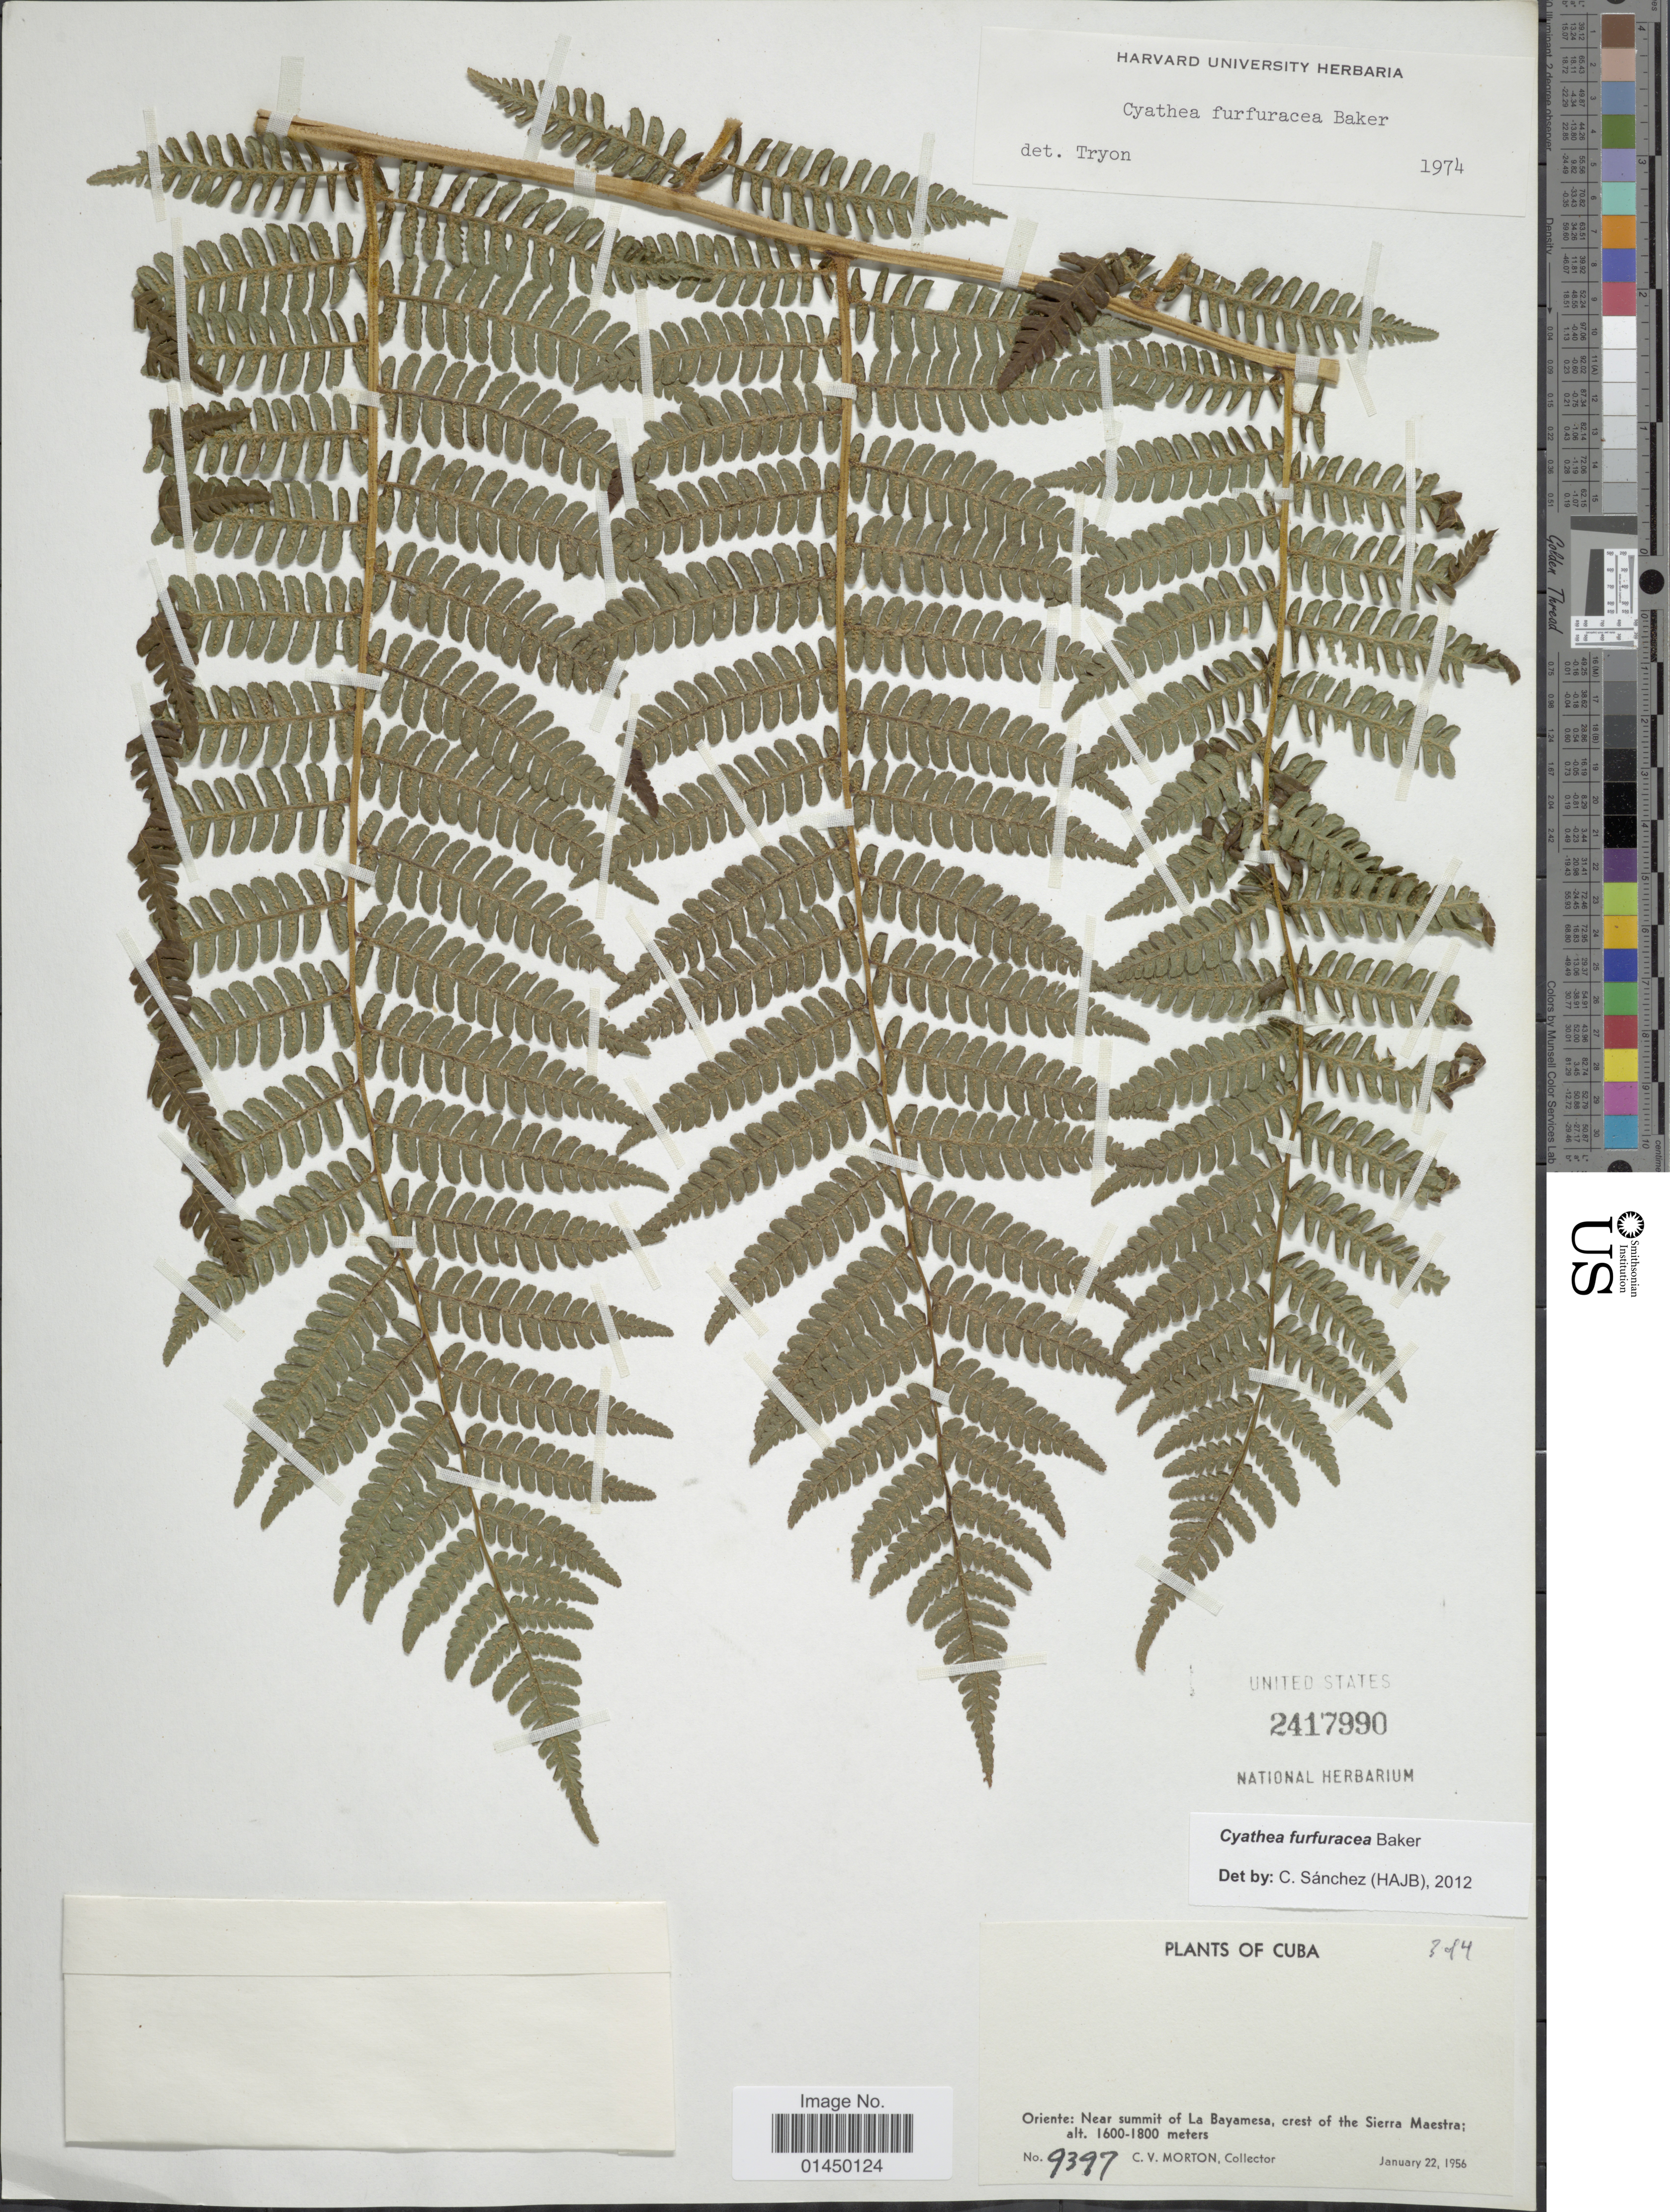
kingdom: Plantae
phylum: Tracheophyta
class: Polypodiopsida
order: Cyatheales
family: Cyatheaceae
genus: Cyathea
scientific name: Cyathea furfuracea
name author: Christ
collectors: C. V. Morton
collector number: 9397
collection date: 1956-01-22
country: Cuba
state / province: Oriente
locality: Oriente: Near summit of La Bayamesa, crest of the Sierra Maestra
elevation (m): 1600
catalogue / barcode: US 2417990